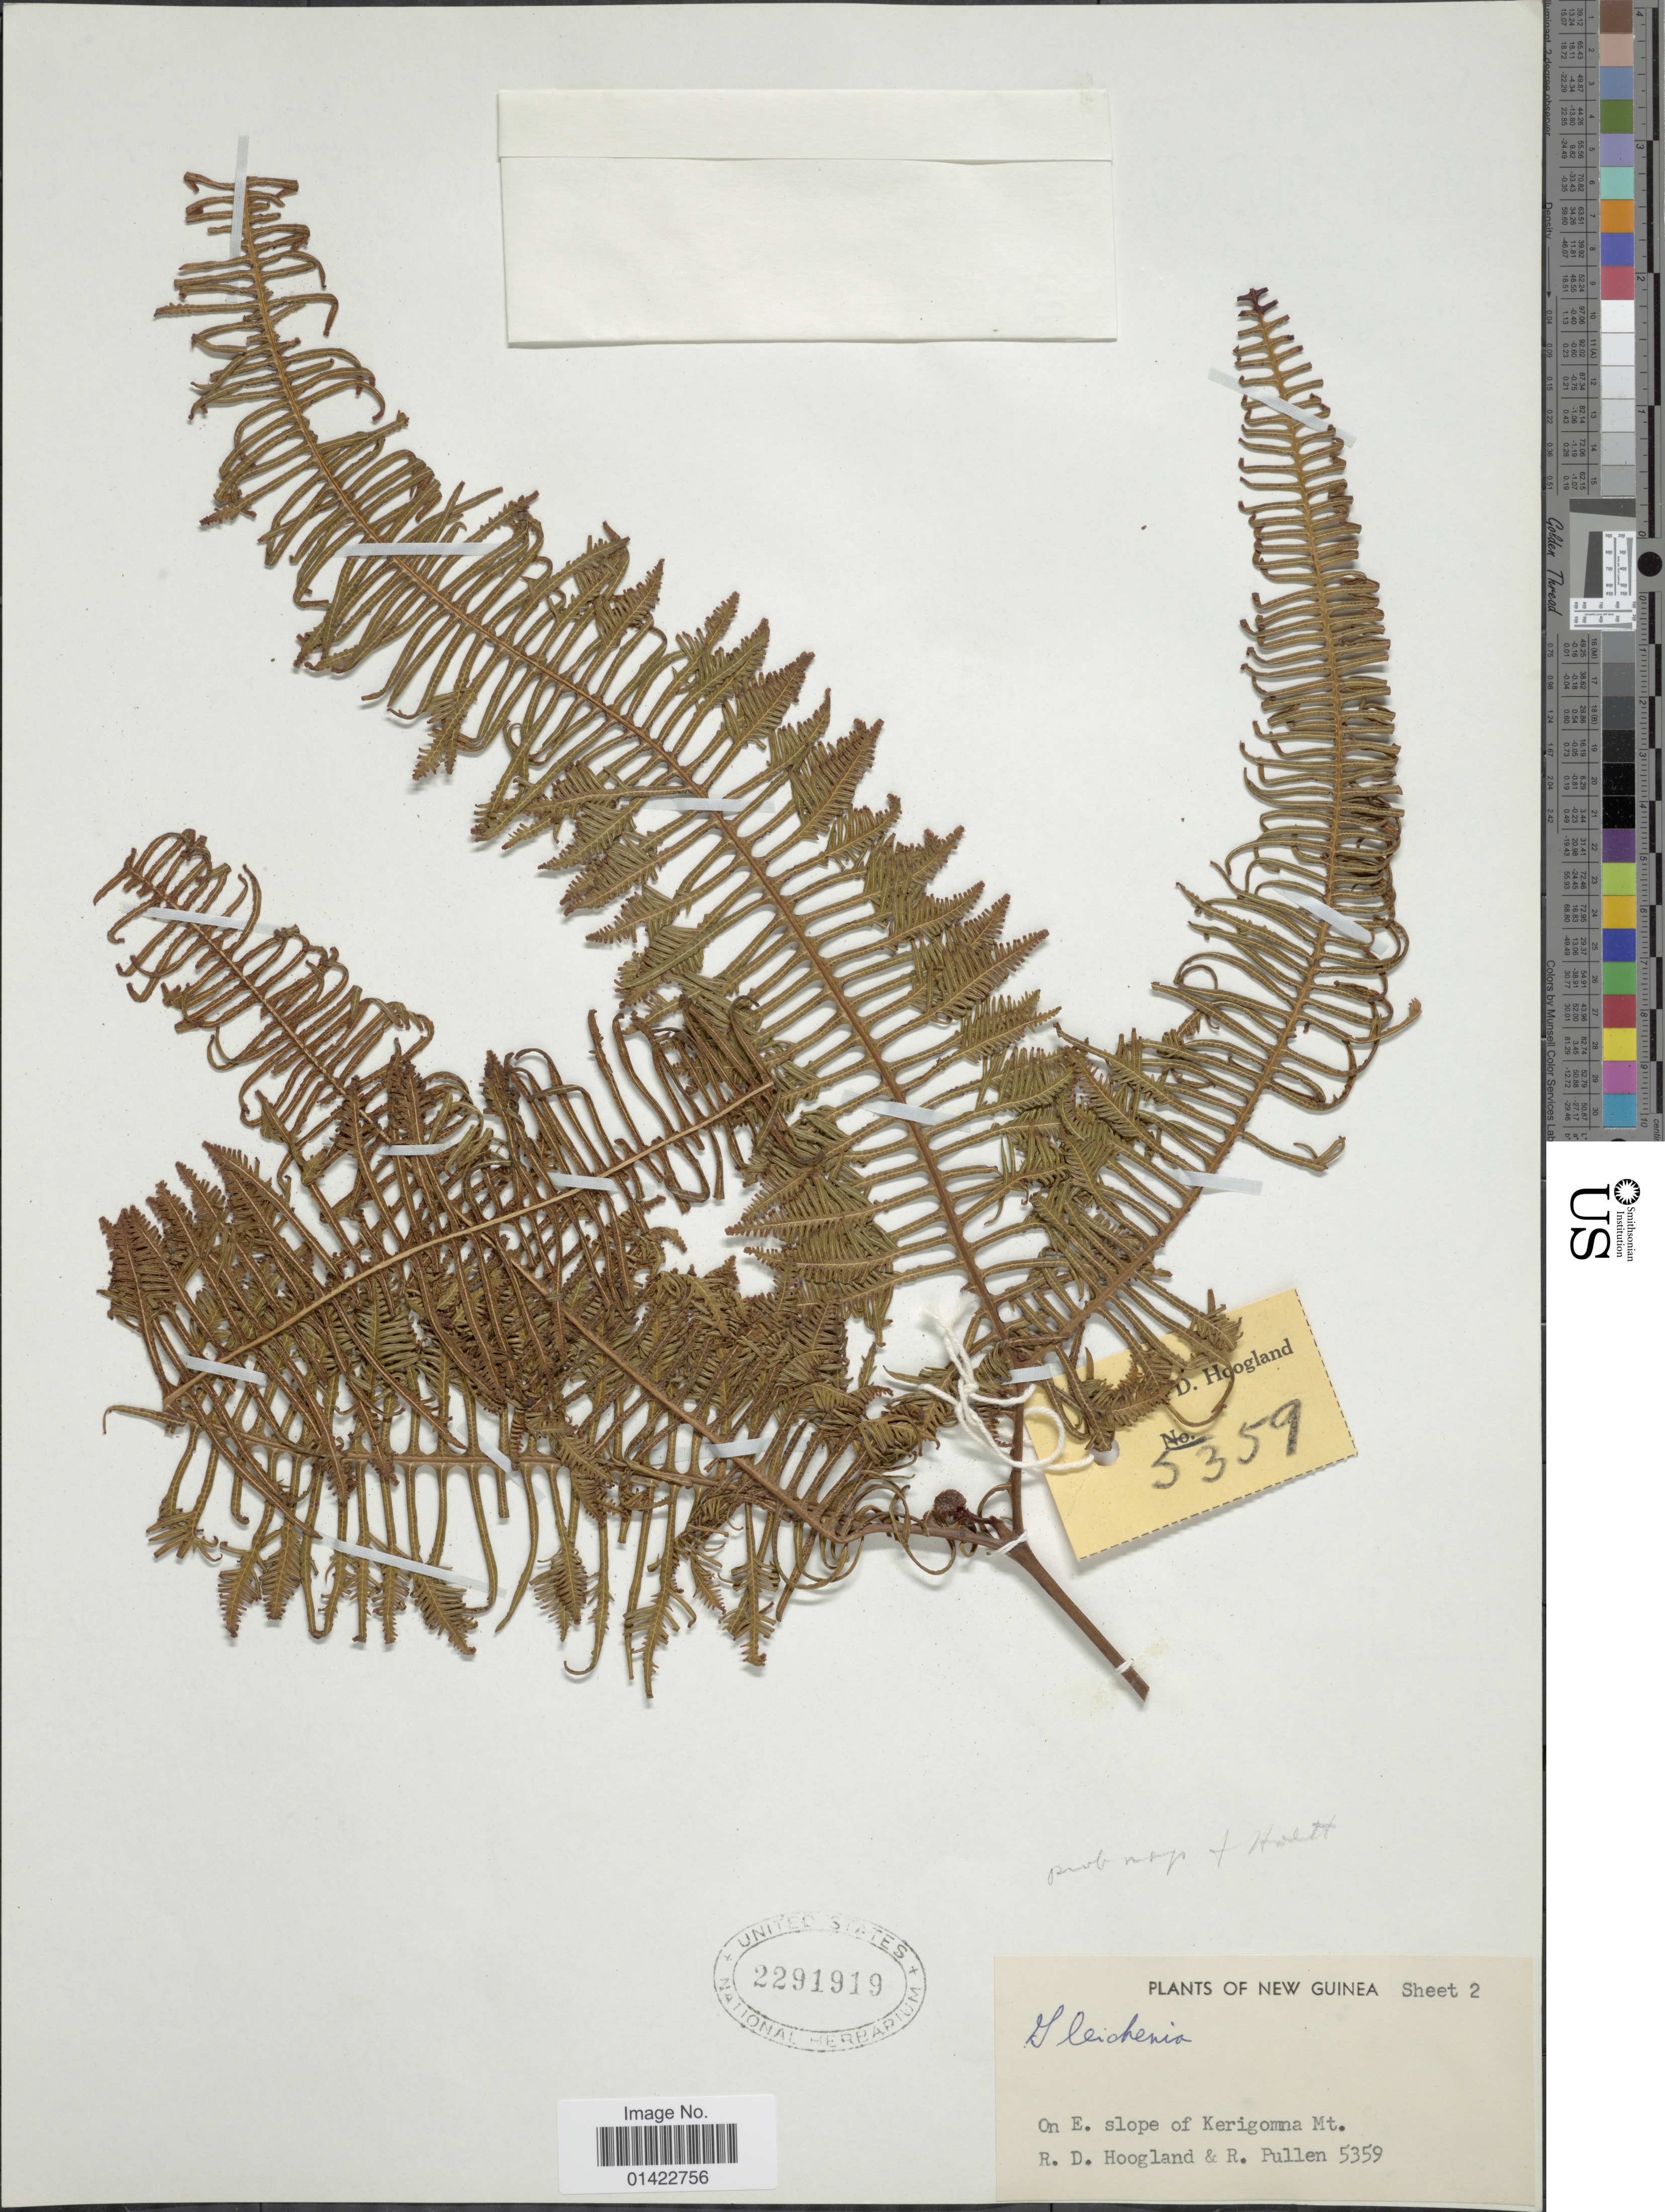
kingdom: Plantae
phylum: Tracheophyta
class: Polypodiopsida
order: Gleicheniales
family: Gleicheniaceae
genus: Sticherus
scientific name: Sticherus sp.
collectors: R. D. Hoogland & R. Pullen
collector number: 5359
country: Papua New Guinea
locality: On E. slope of Kerigomna Mt.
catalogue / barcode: US 2291919